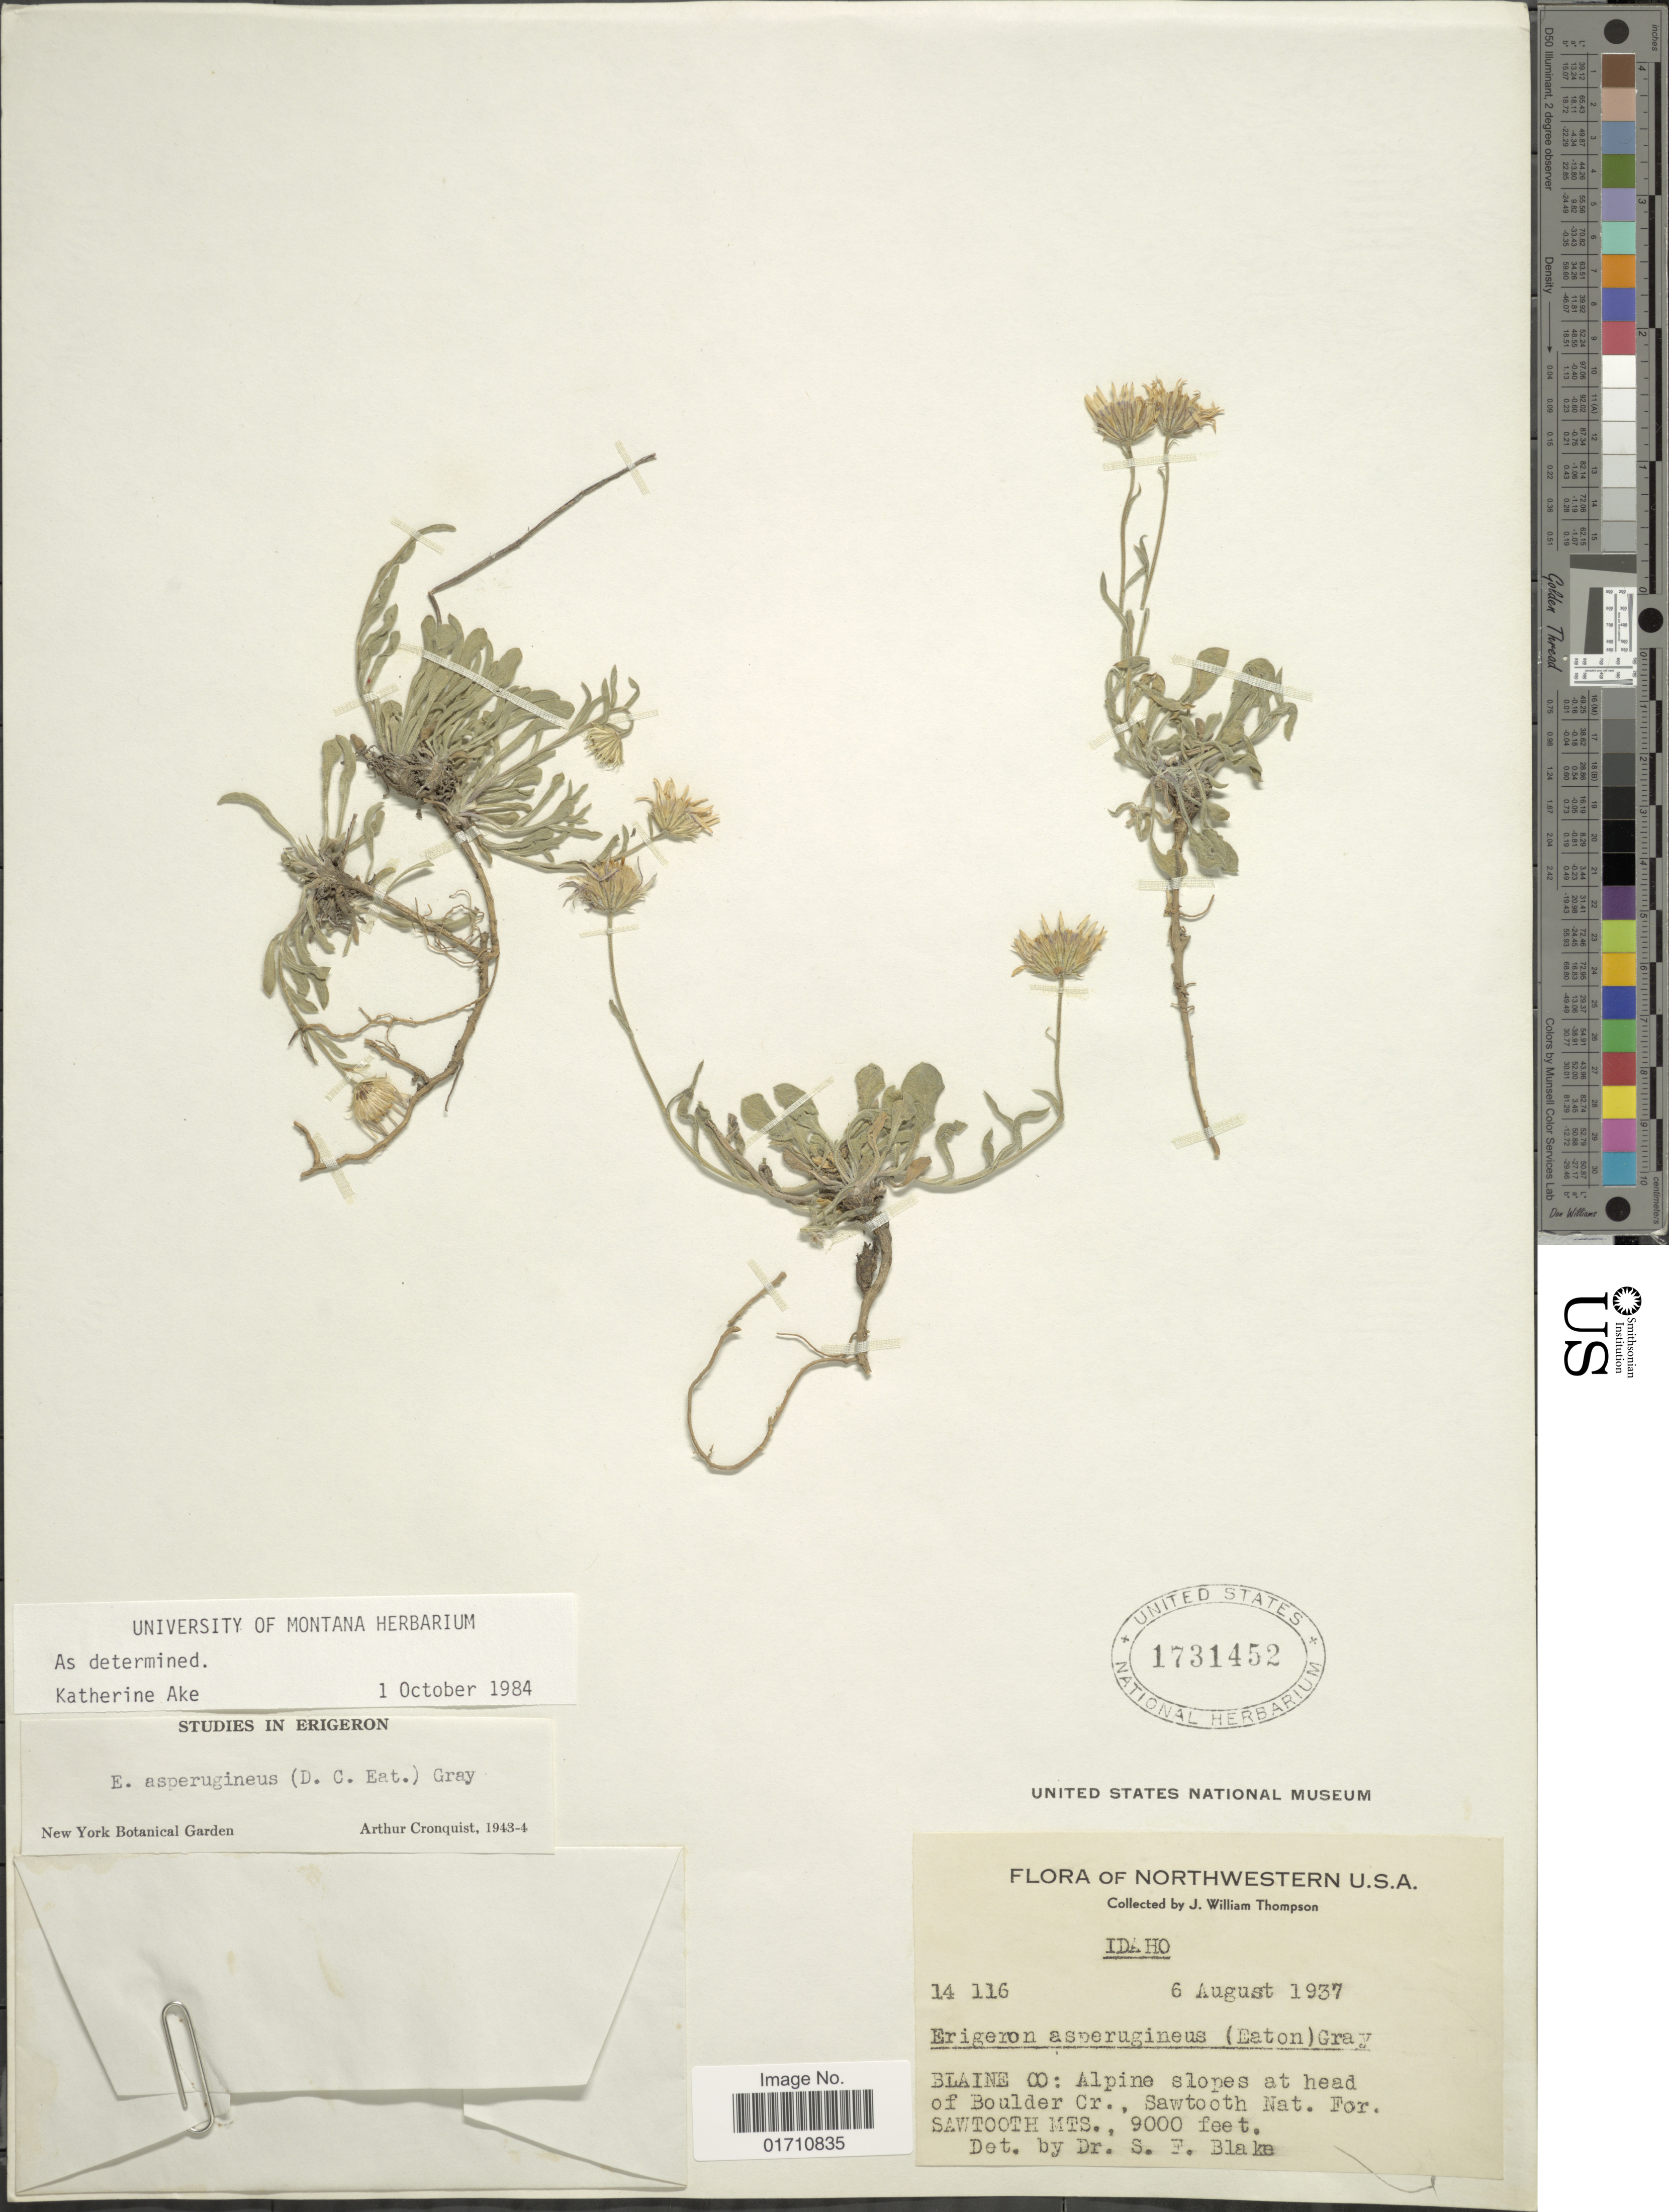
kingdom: Plantae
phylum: Tracheophyta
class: Magnoliopsida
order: Asterales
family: Asteraceae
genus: Erigeron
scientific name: Erigeron asperugineus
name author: (D.C. Eaton) A. Gray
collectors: J. W. Thompson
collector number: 14116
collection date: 1937-08-06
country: United States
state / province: Idaho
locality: Northwestern U.S.A., Blain Co: Alpine slopes at head of Boulder Cr., Swatooth Nat. For. Sawtooth Mts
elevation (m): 2743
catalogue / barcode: US 1731452